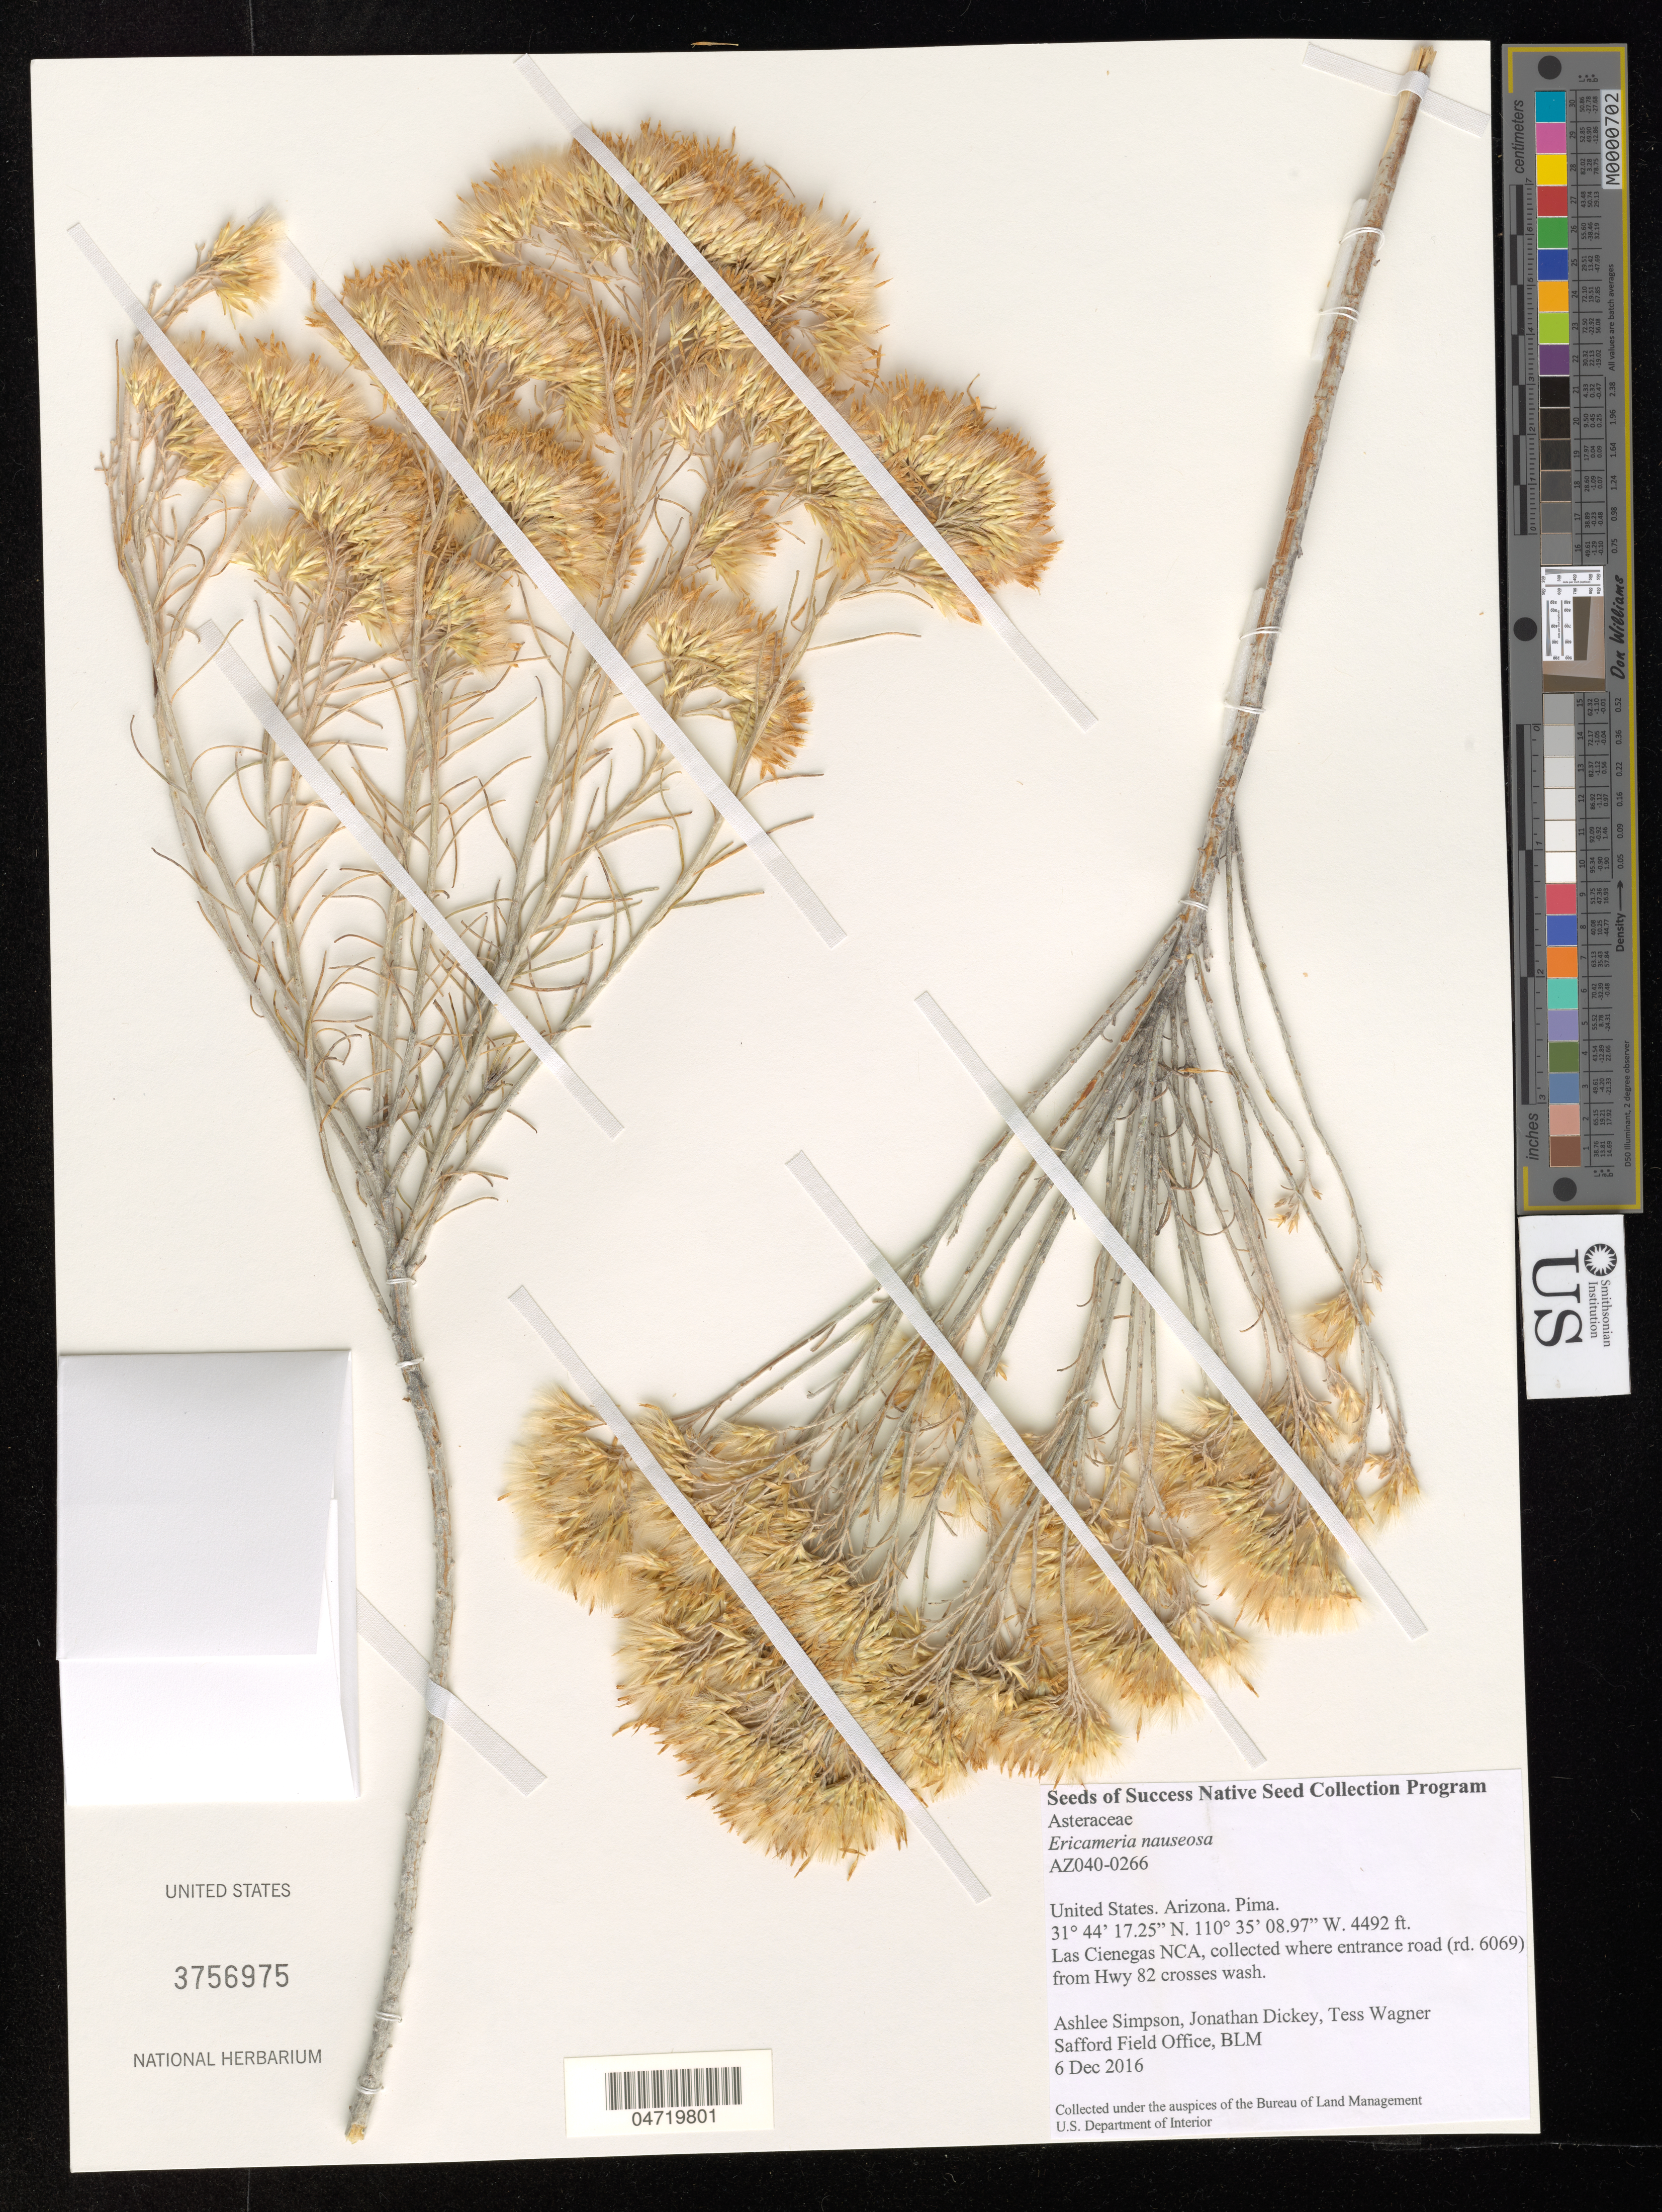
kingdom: Plantae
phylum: Tracheophyta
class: Magnoliopsida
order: Asterales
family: Asteraceae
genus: Ericameria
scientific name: Ericameria nauseosa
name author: (Pall. ex Pursh) G.L. Nesom & G.I. Baird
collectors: A. Simpson, J. Dickey & T. Wagner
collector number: AZ040-0266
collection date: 2016-12-06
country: United States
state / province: Arizona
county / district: Pima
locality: Las Cienegas NCA, entrance rd. 6069 from hwy 82 crosses wash.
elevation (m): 1369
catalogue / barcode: US 3756975